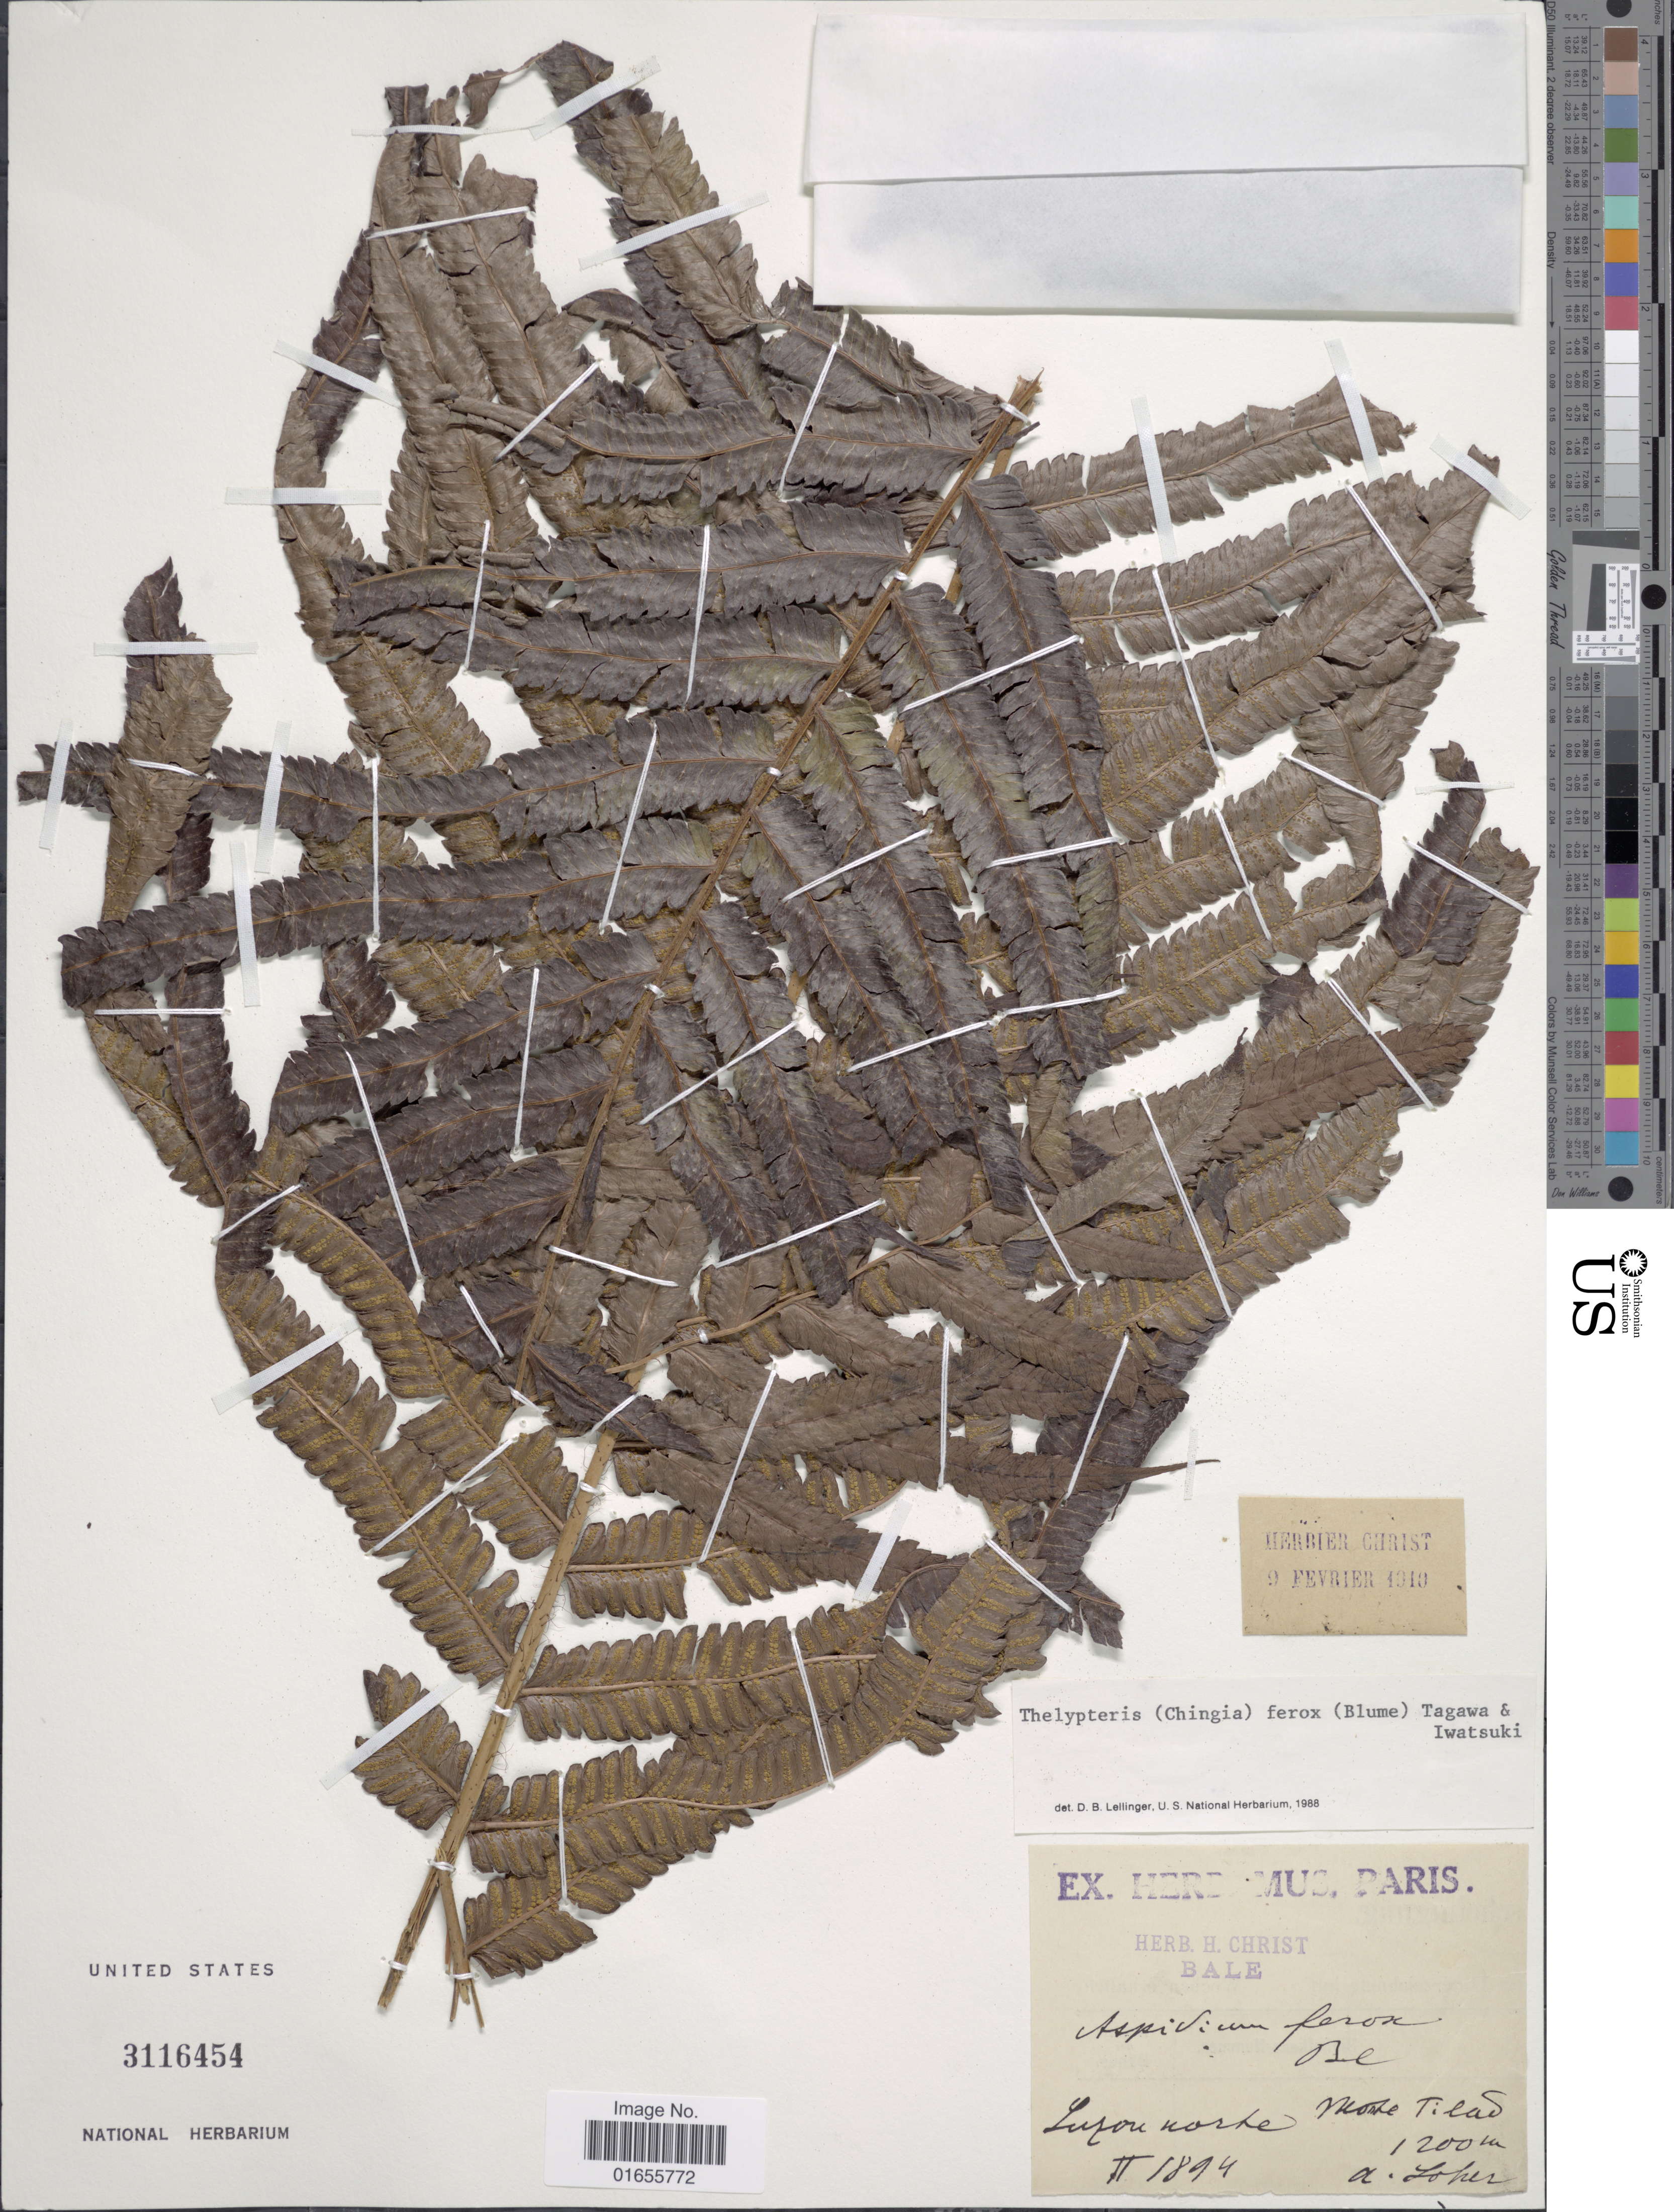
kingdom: Plantae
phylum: Tracheophyta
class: Polypodiopsida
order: Polypodiales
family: Thelypteridaceae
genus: Chingia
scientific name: Chingia ferox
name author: (Blume) Holttum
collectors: A. Loher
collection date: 1894-02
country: Philippines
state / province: Ilocos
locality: Lusou Norte, MonteTilad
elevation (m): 1200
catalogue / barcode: US 3116454